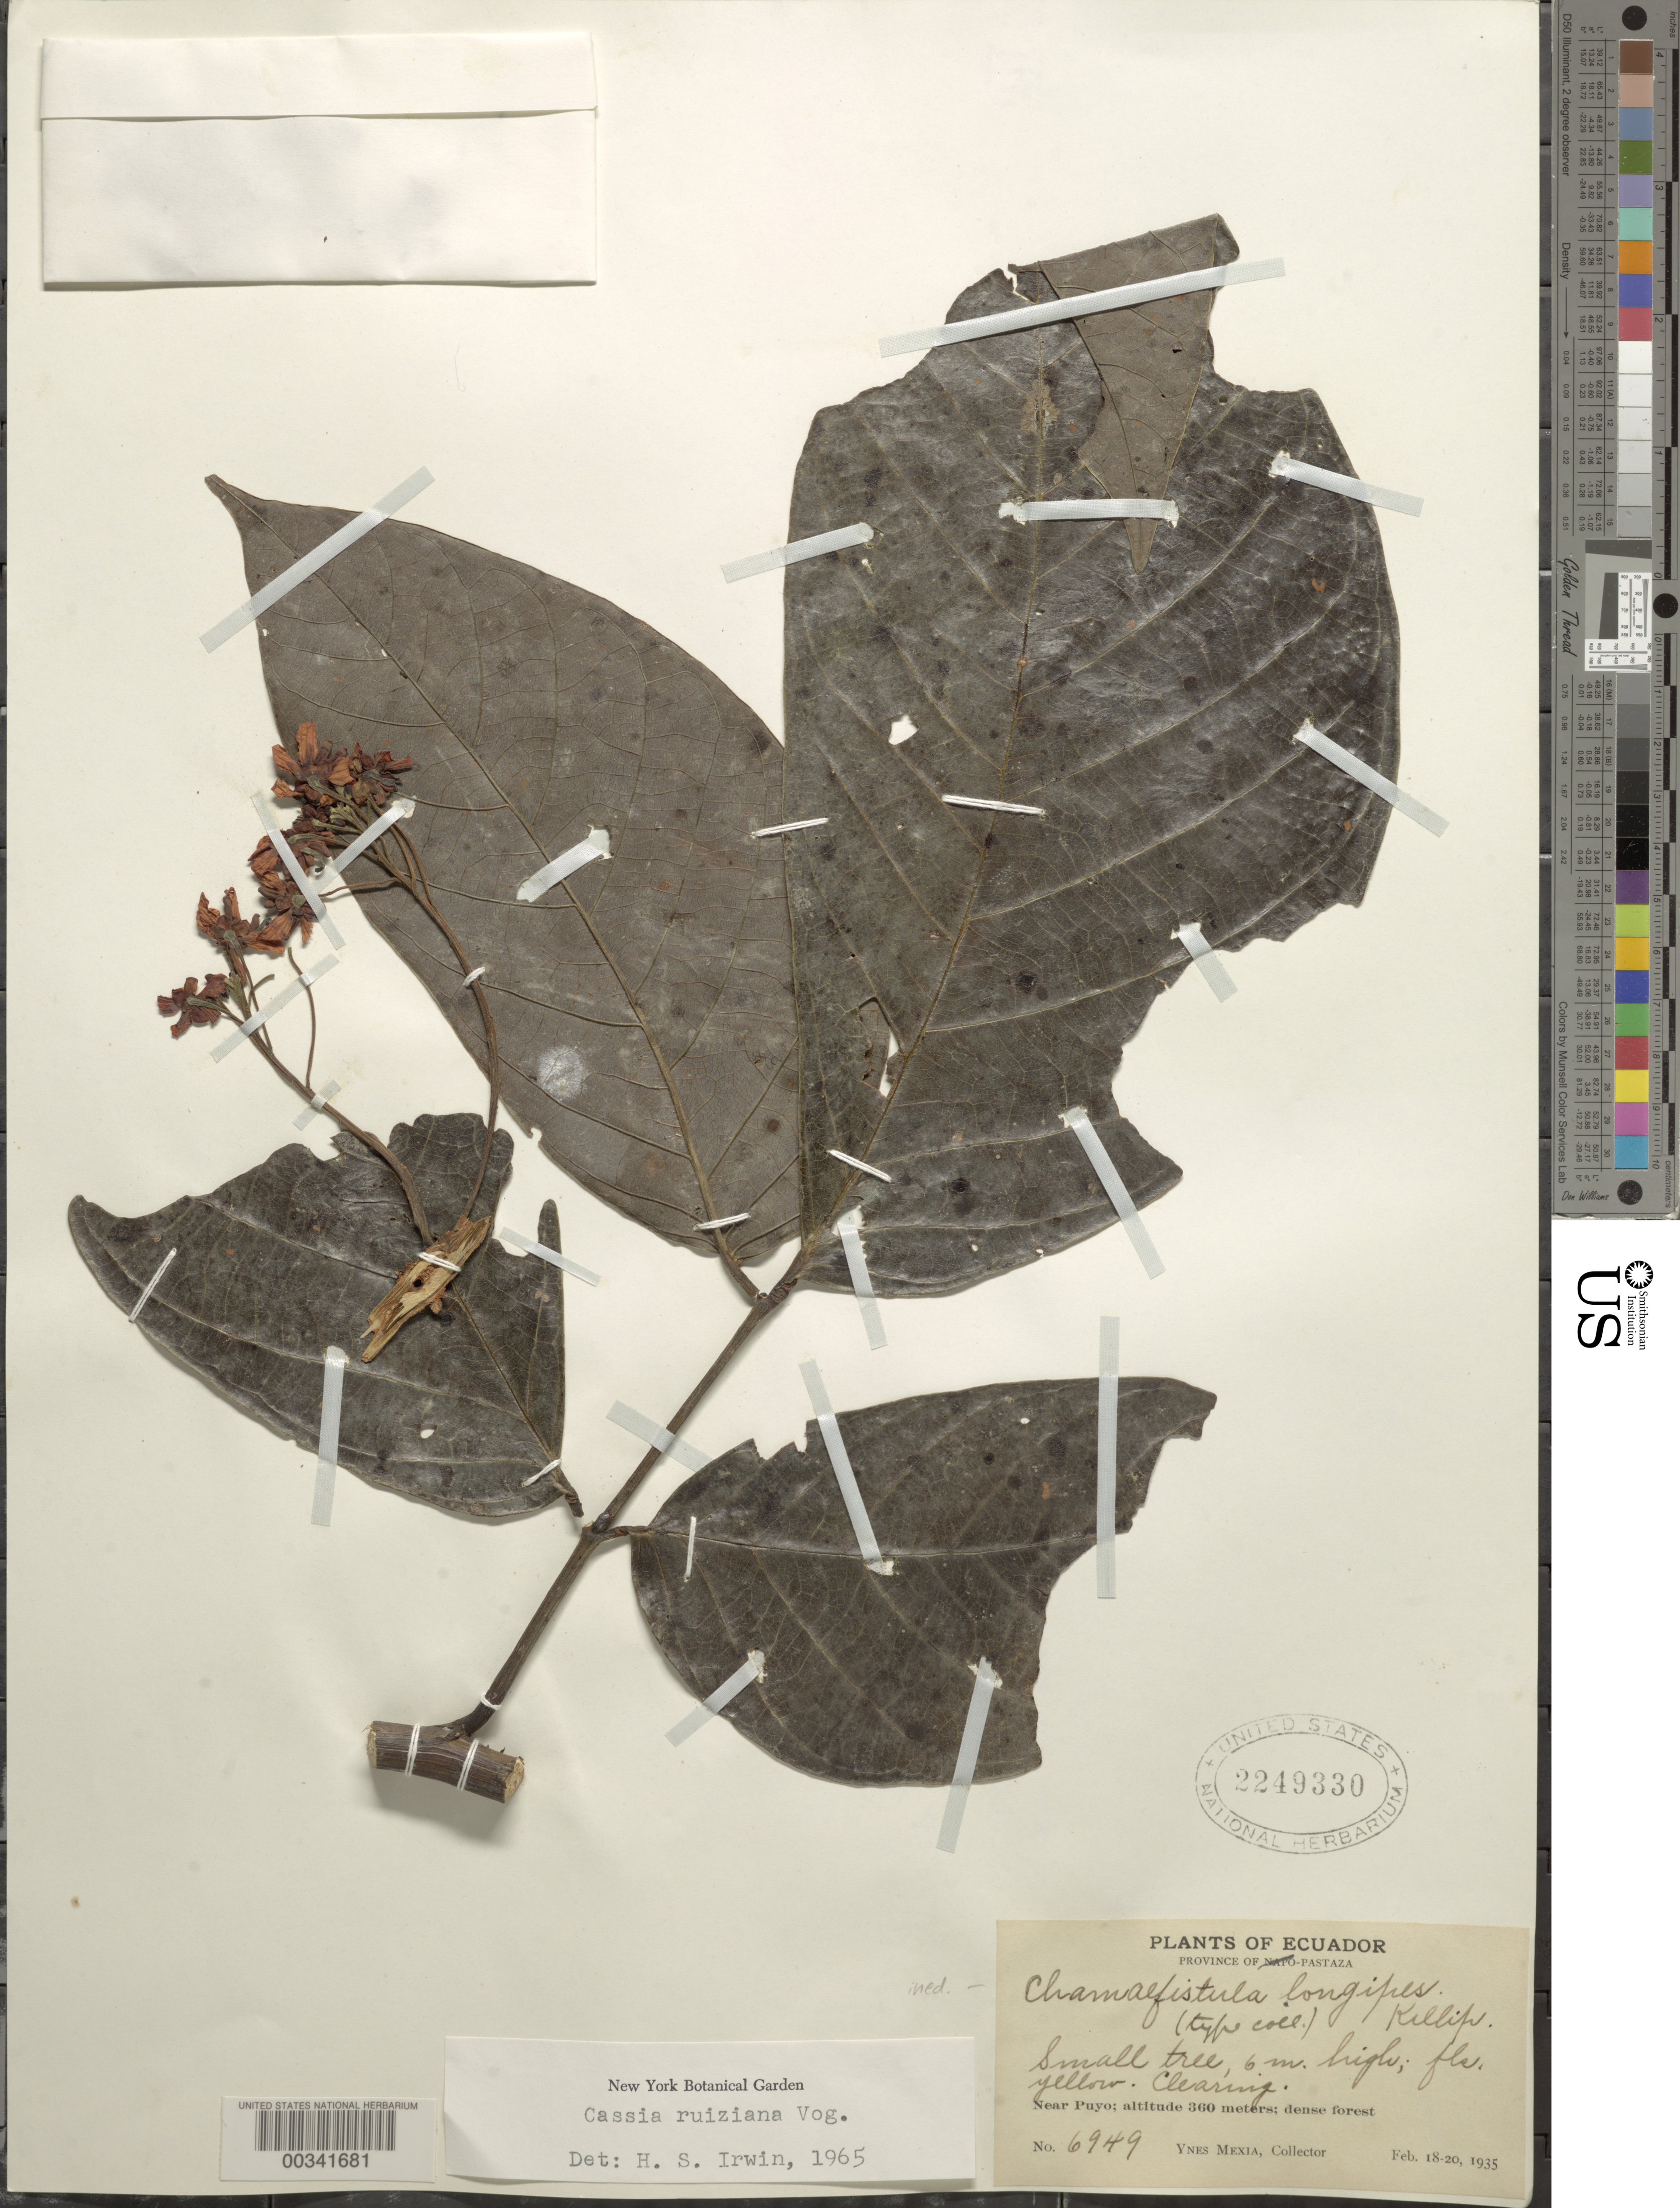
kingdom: Plantae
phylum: Tracheophyta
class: Magnoliopsida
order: Fabales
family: Fabaceae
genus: Senna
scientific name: Senna ruiziana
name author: (G. Don) H.S. Irwin & Barneby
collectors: Y. Mexia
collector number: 6949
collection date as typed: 18 Feb 1935 to 20 Feb 1935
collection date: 1935-02-18/1935-02-20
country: Ecuador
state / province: Pastaza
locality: Near Puyo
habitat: Dense forest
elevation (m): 360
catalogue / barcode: US 2249330